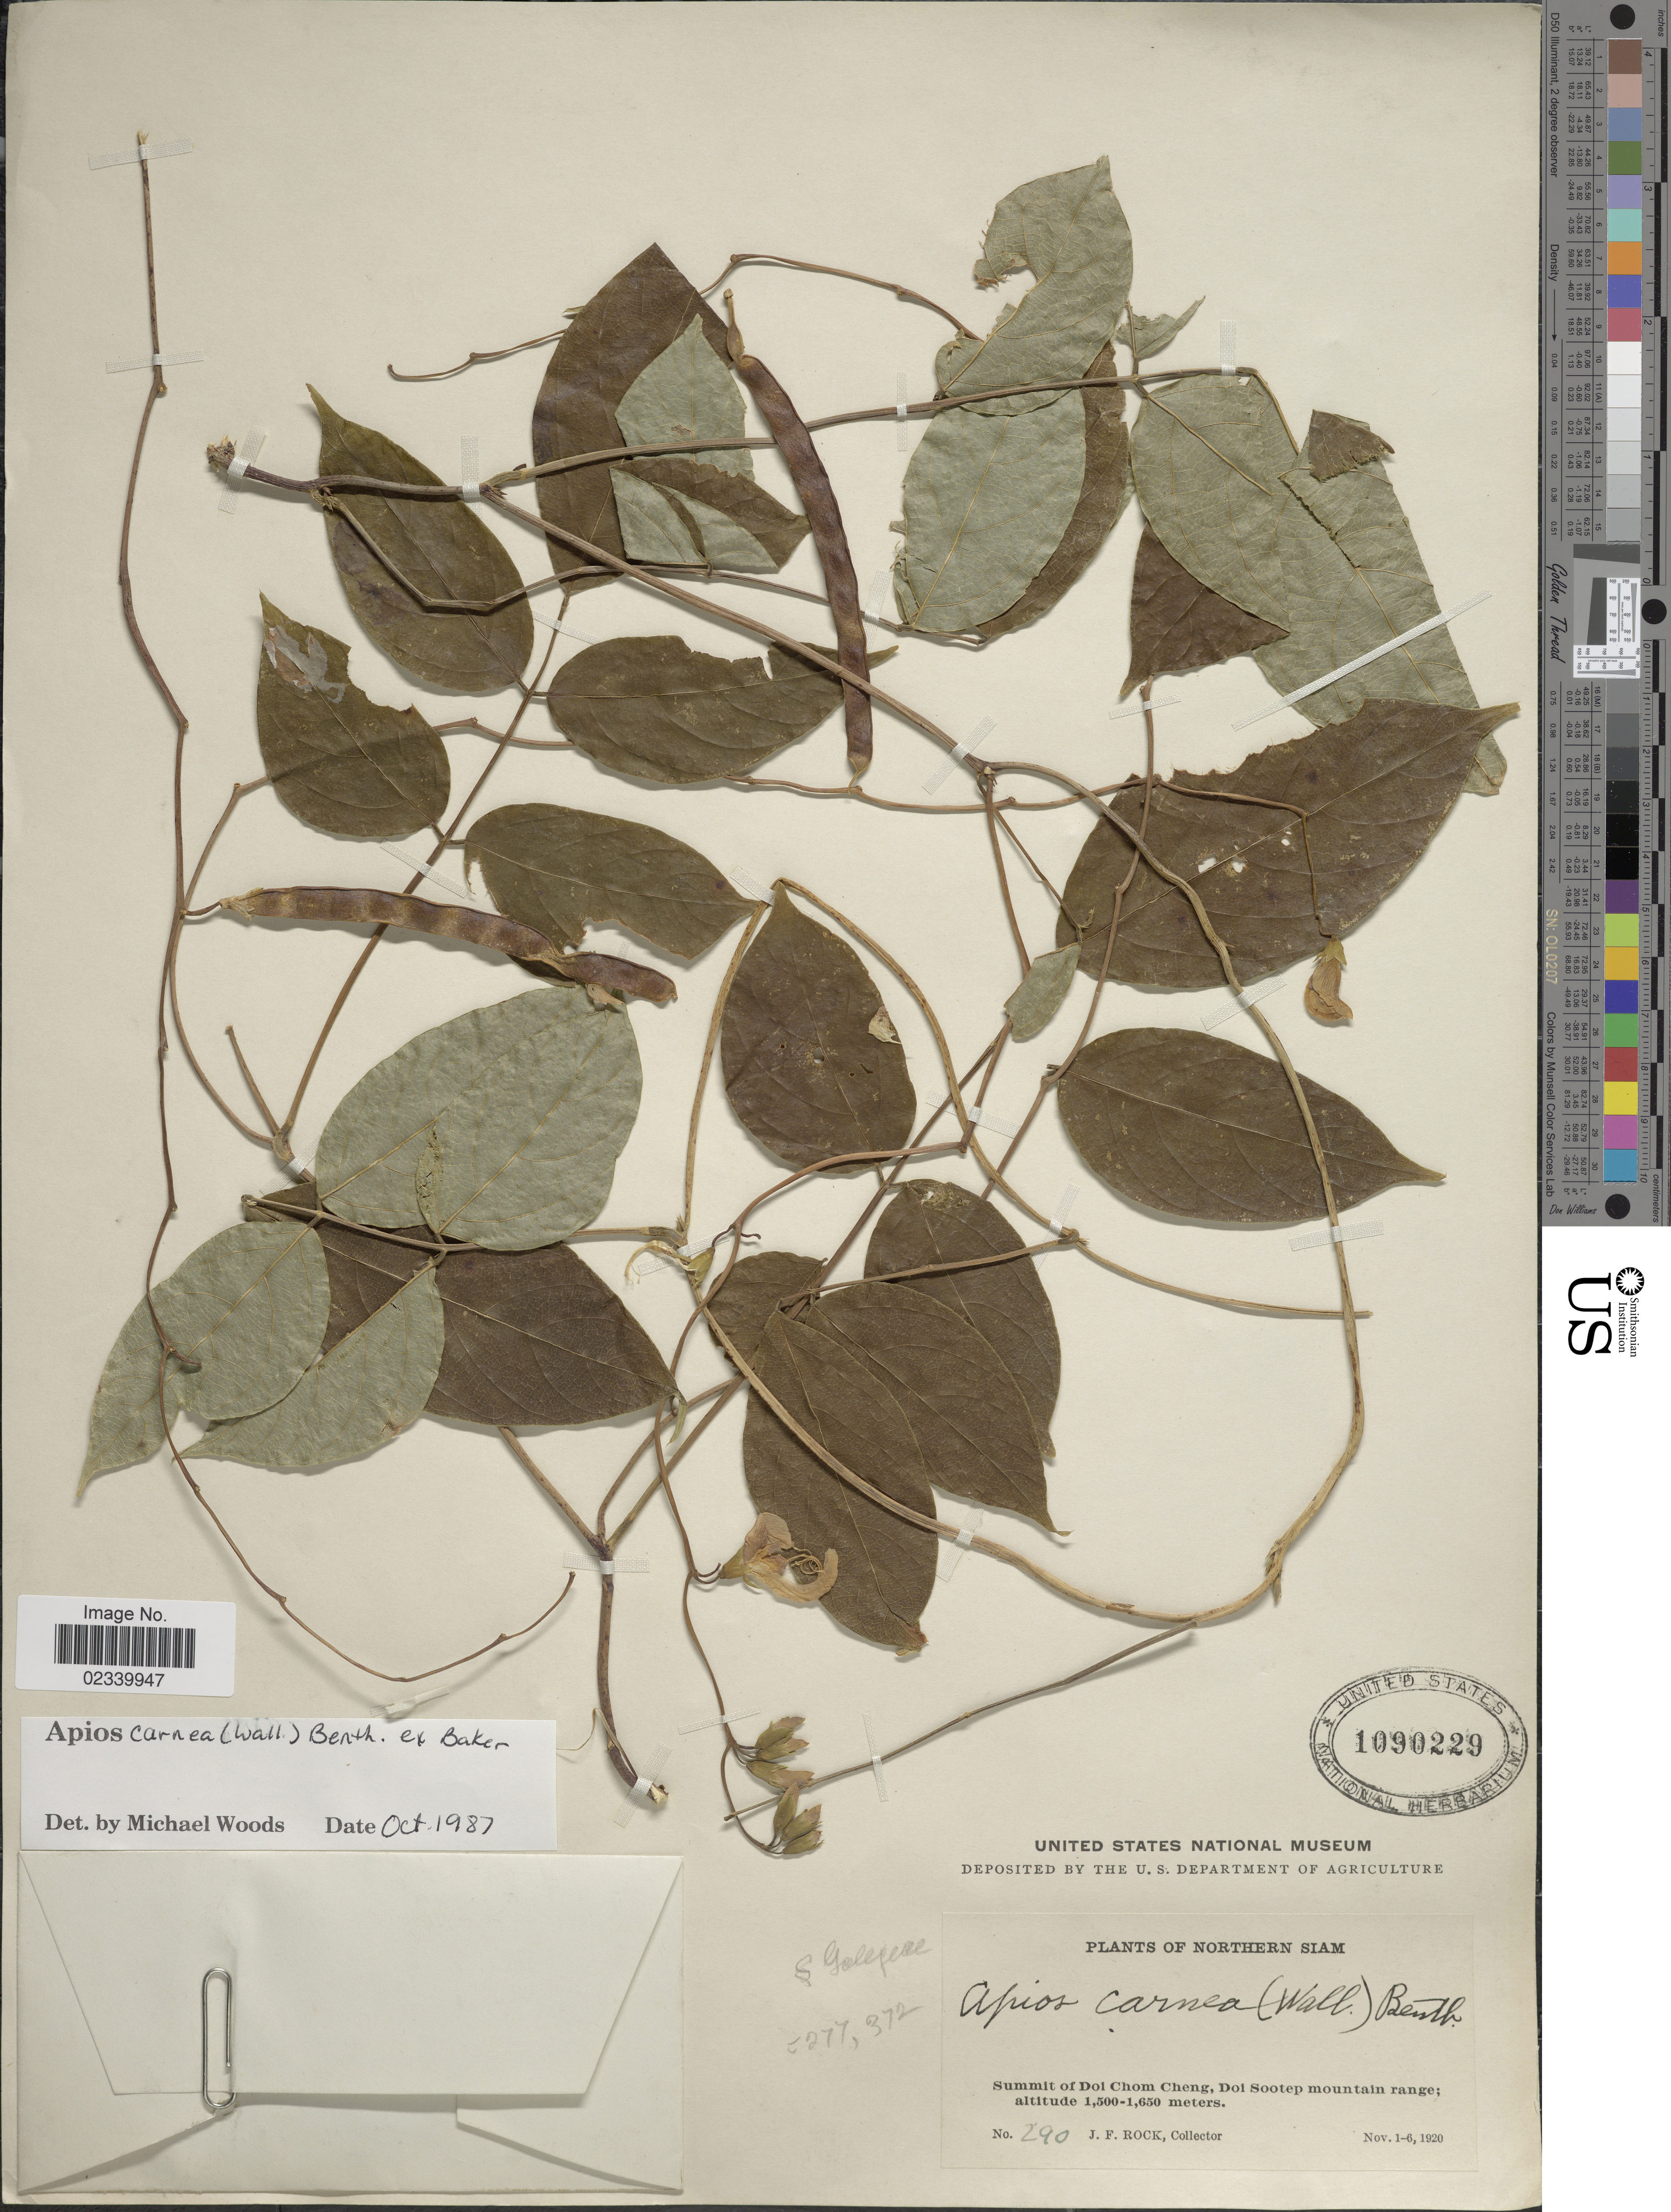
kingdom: Plantae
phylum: Tracheophyta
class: Magnoliopsida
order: Fabales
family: Fabaceae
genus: Apios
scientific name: Apios carnea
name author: (Wall.) Benth. ex Baker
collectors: J. Rock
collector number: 290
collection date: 1920-11-01/1920-11-06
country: Thailand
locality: Northern Siam, Summit of Doi Chom Cheng, Doi Sootep mountain range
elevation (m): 1500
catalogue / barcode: US 1090229